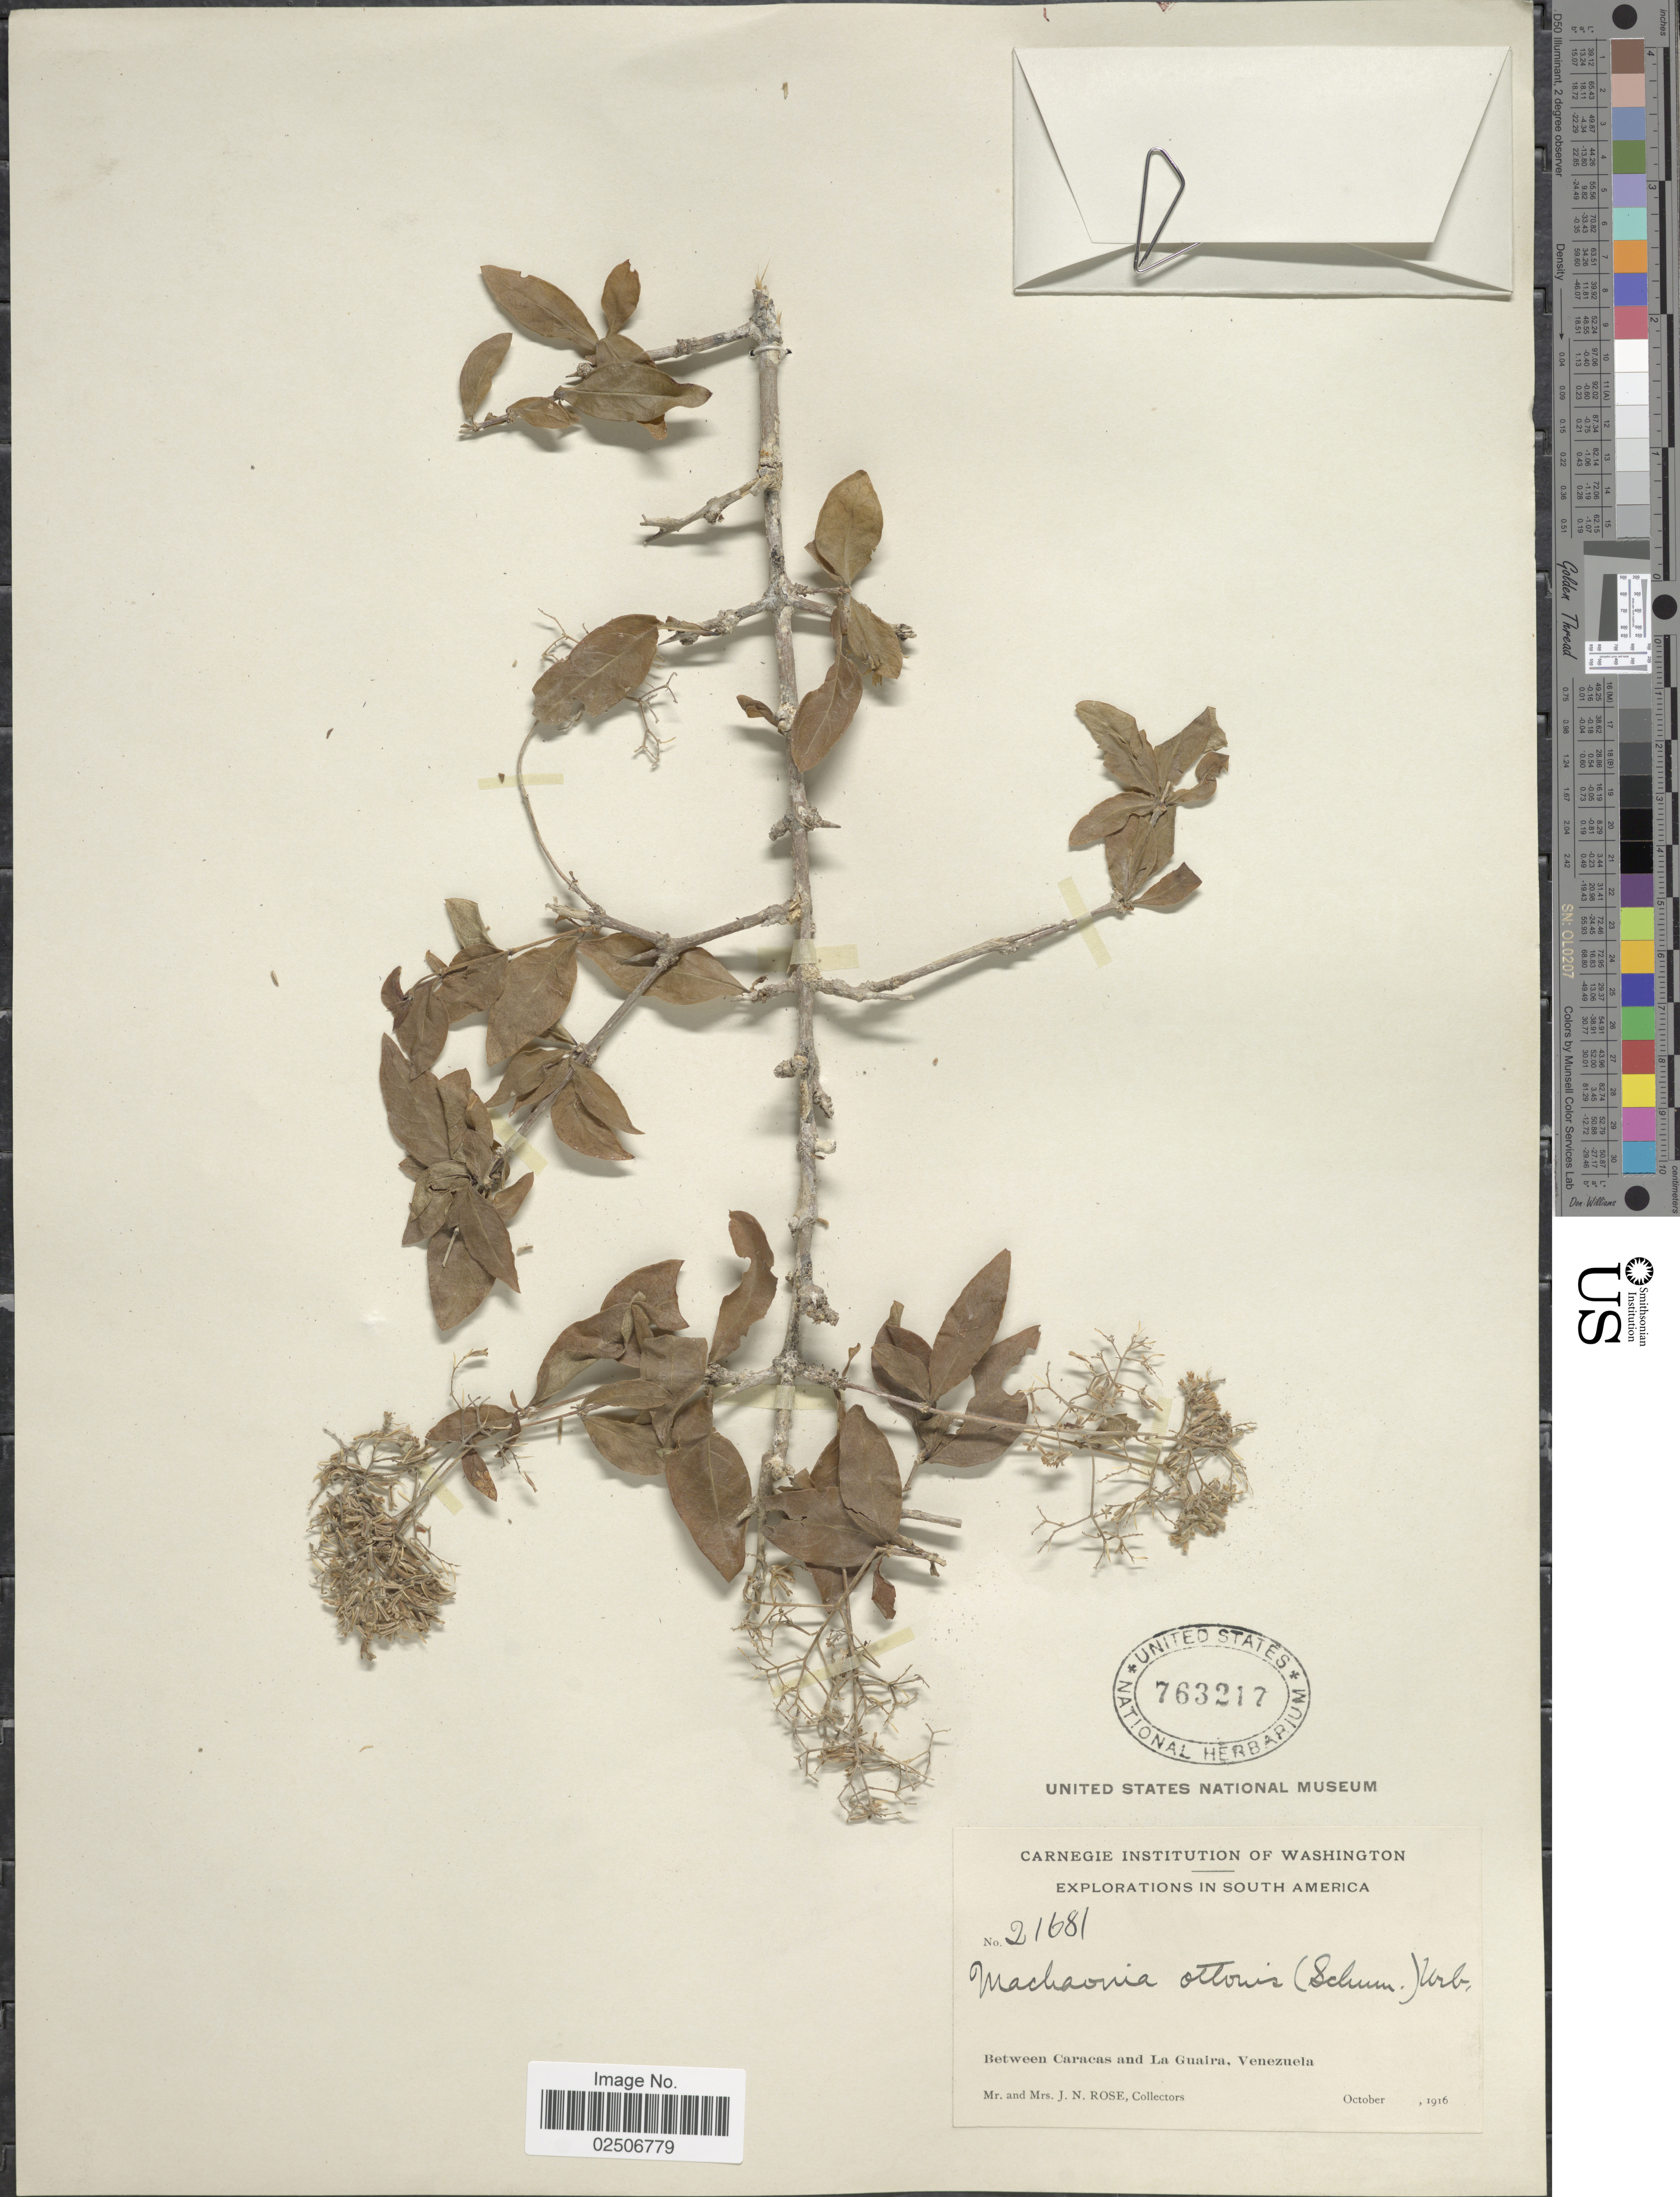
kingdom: Plantae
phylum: Tracheophyta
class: Magnoliopsida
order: Gentianales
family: Rubiaceae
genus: Machaonia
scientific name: Machaonia ottonis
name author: (K. Schum.) Urb.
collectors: J. N. Rose & L. B. Rose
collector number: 21681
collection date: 1916-10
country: Venezuela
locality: Between Caracas and La Guaira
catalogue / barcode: US 763217